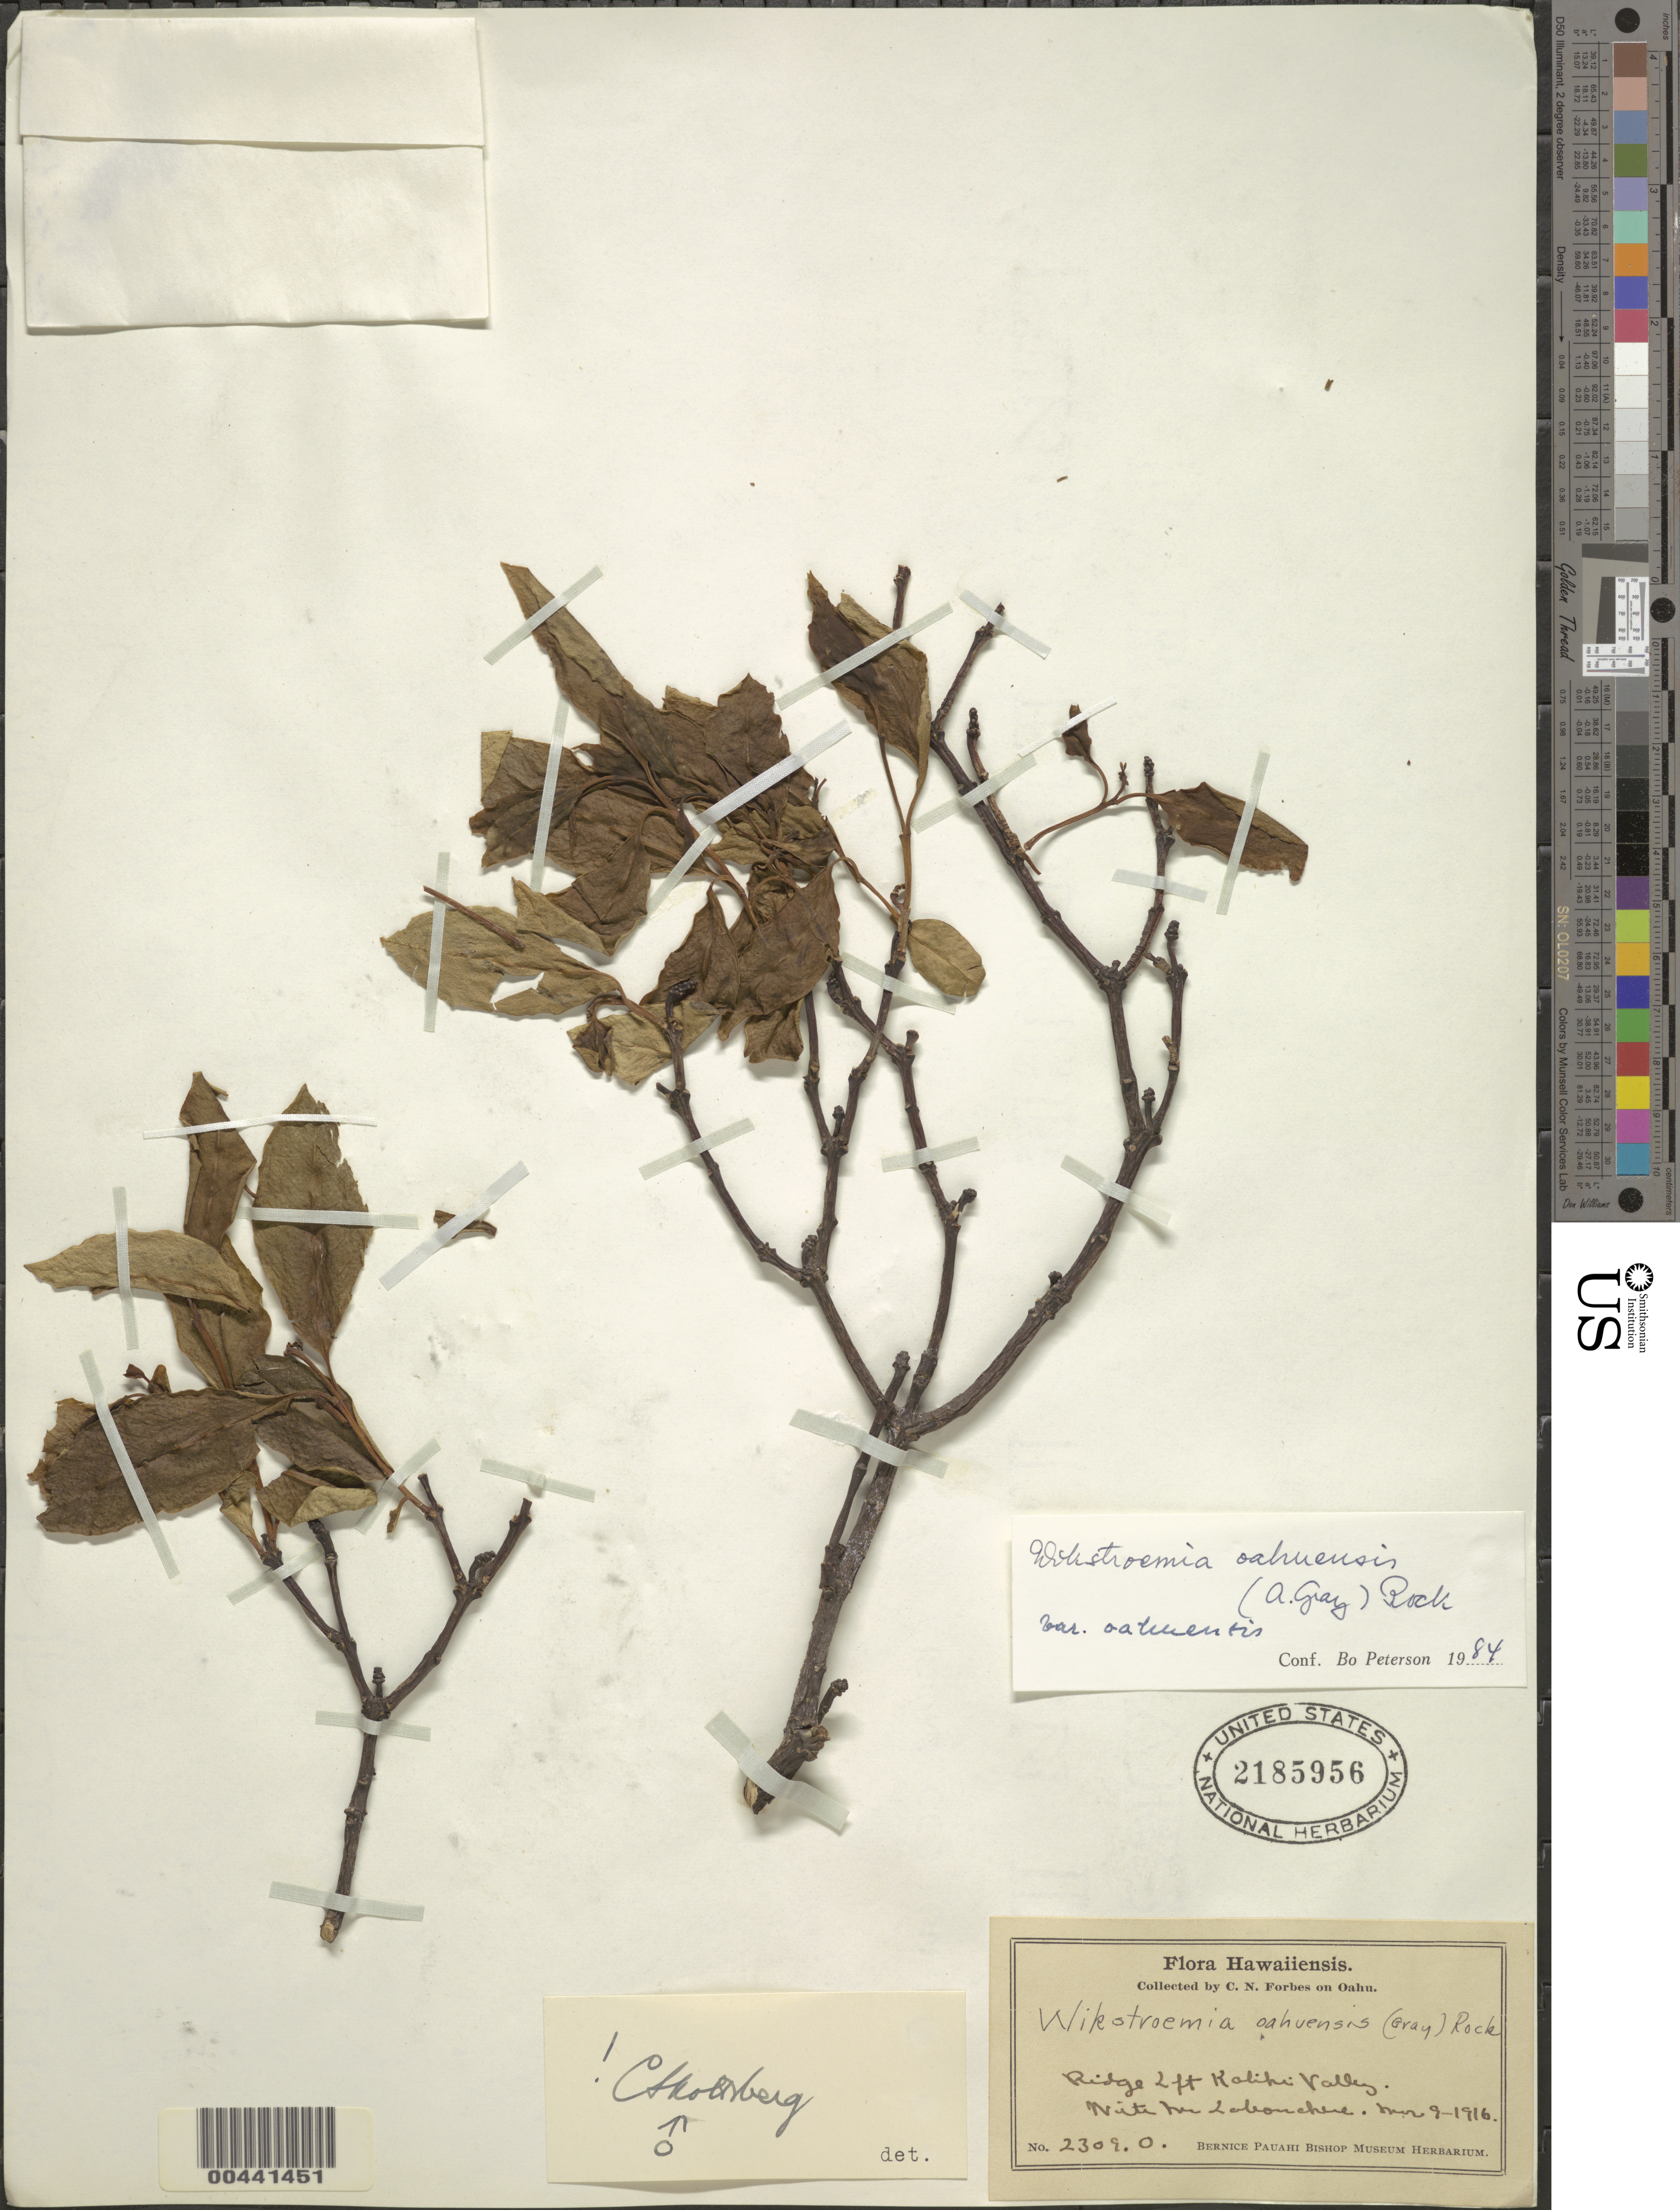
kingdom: Plantae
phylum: Tracheophyta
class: Magnoliopsida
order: Malvales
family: Thymelaeaceae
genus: Wikstroemia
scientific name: Wikstroemia oahuensis var. oahuensis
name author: (A. Gray) Rock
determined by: Peterson, B.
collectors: C. N. Forbes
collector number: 2309.O.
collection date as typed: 9 Mar 1916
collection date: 1916-03-09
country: United States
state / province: Hawaii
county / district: Honolulu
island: Oahu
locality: Ridge left of Kalihi Valley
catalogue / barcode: US 2185956